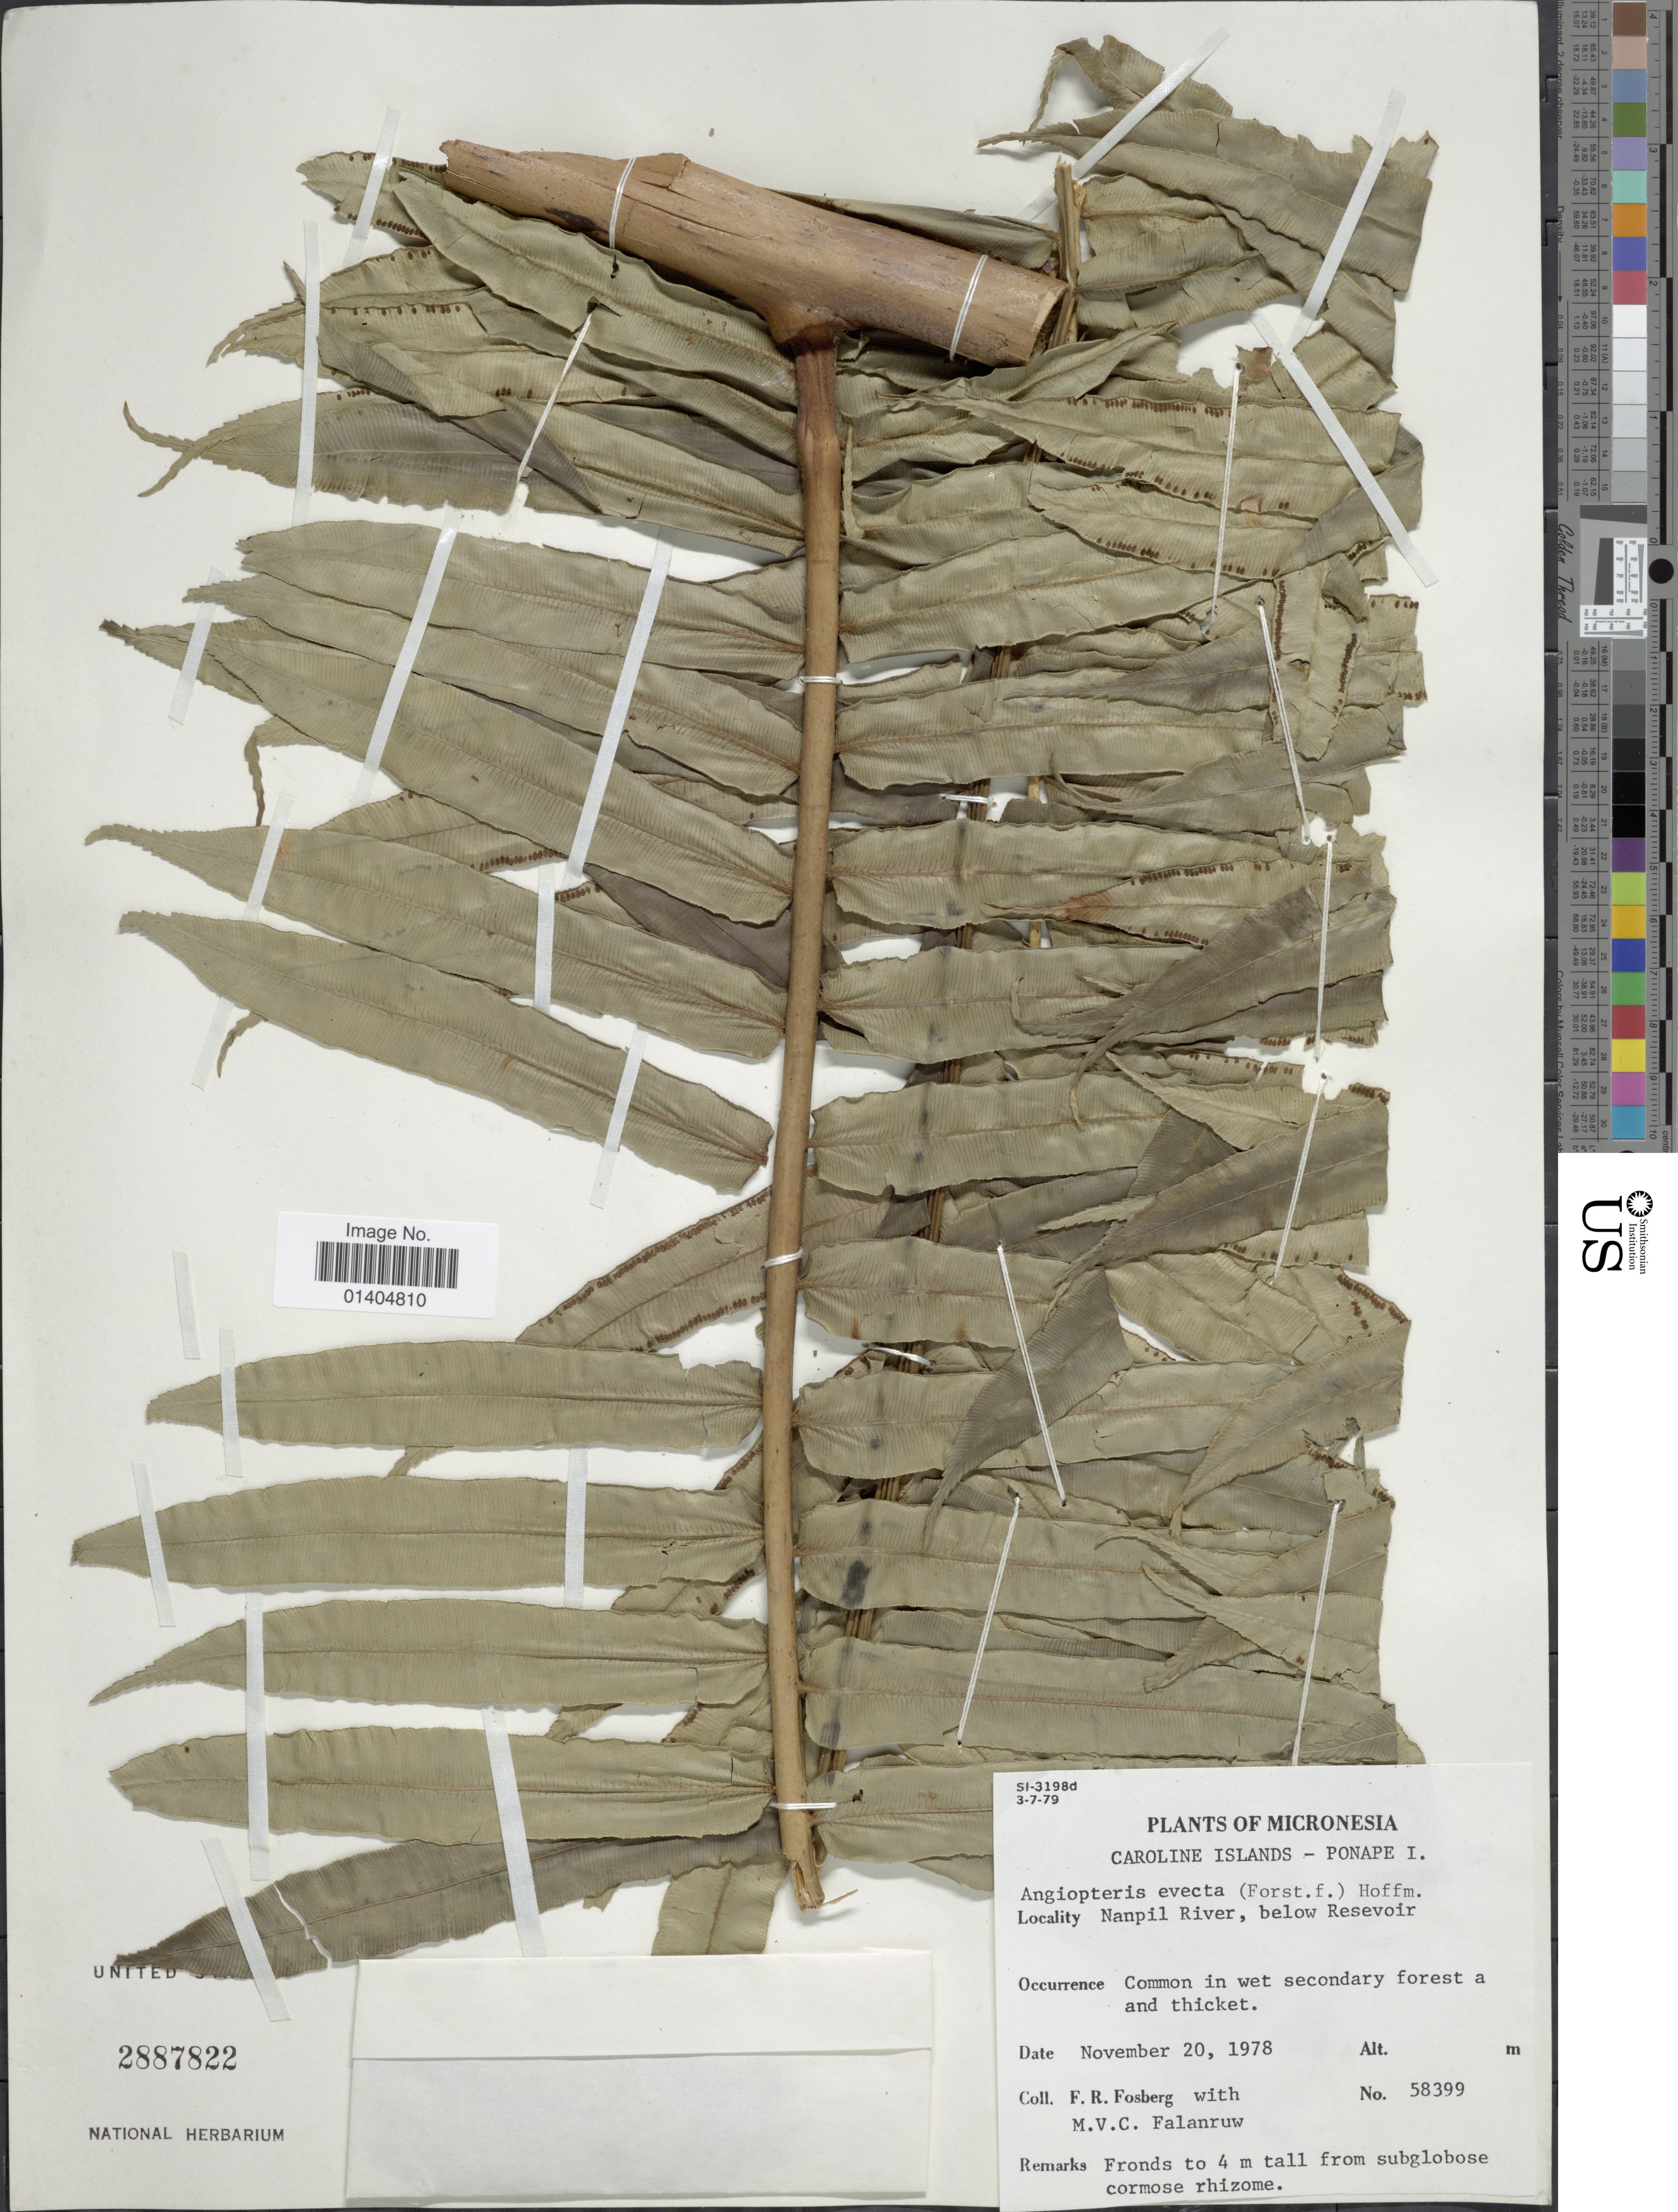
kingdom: Plantae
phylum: Tracheophyta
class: Polypodiopsida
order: Marattiales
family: Marattiaceae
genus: Angiopteris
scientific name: Angiopteris evecta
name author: (G. Forst.) Hoffm.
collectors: F. R. Fosberg & M. V. Falanruw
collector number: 58399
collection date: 1978-11-20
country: Micronesia, Federated States of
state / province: Pohnpei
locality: Caroline Islands - Ponape I. Nanpil River, below Reservoir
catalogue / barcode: US 2887822